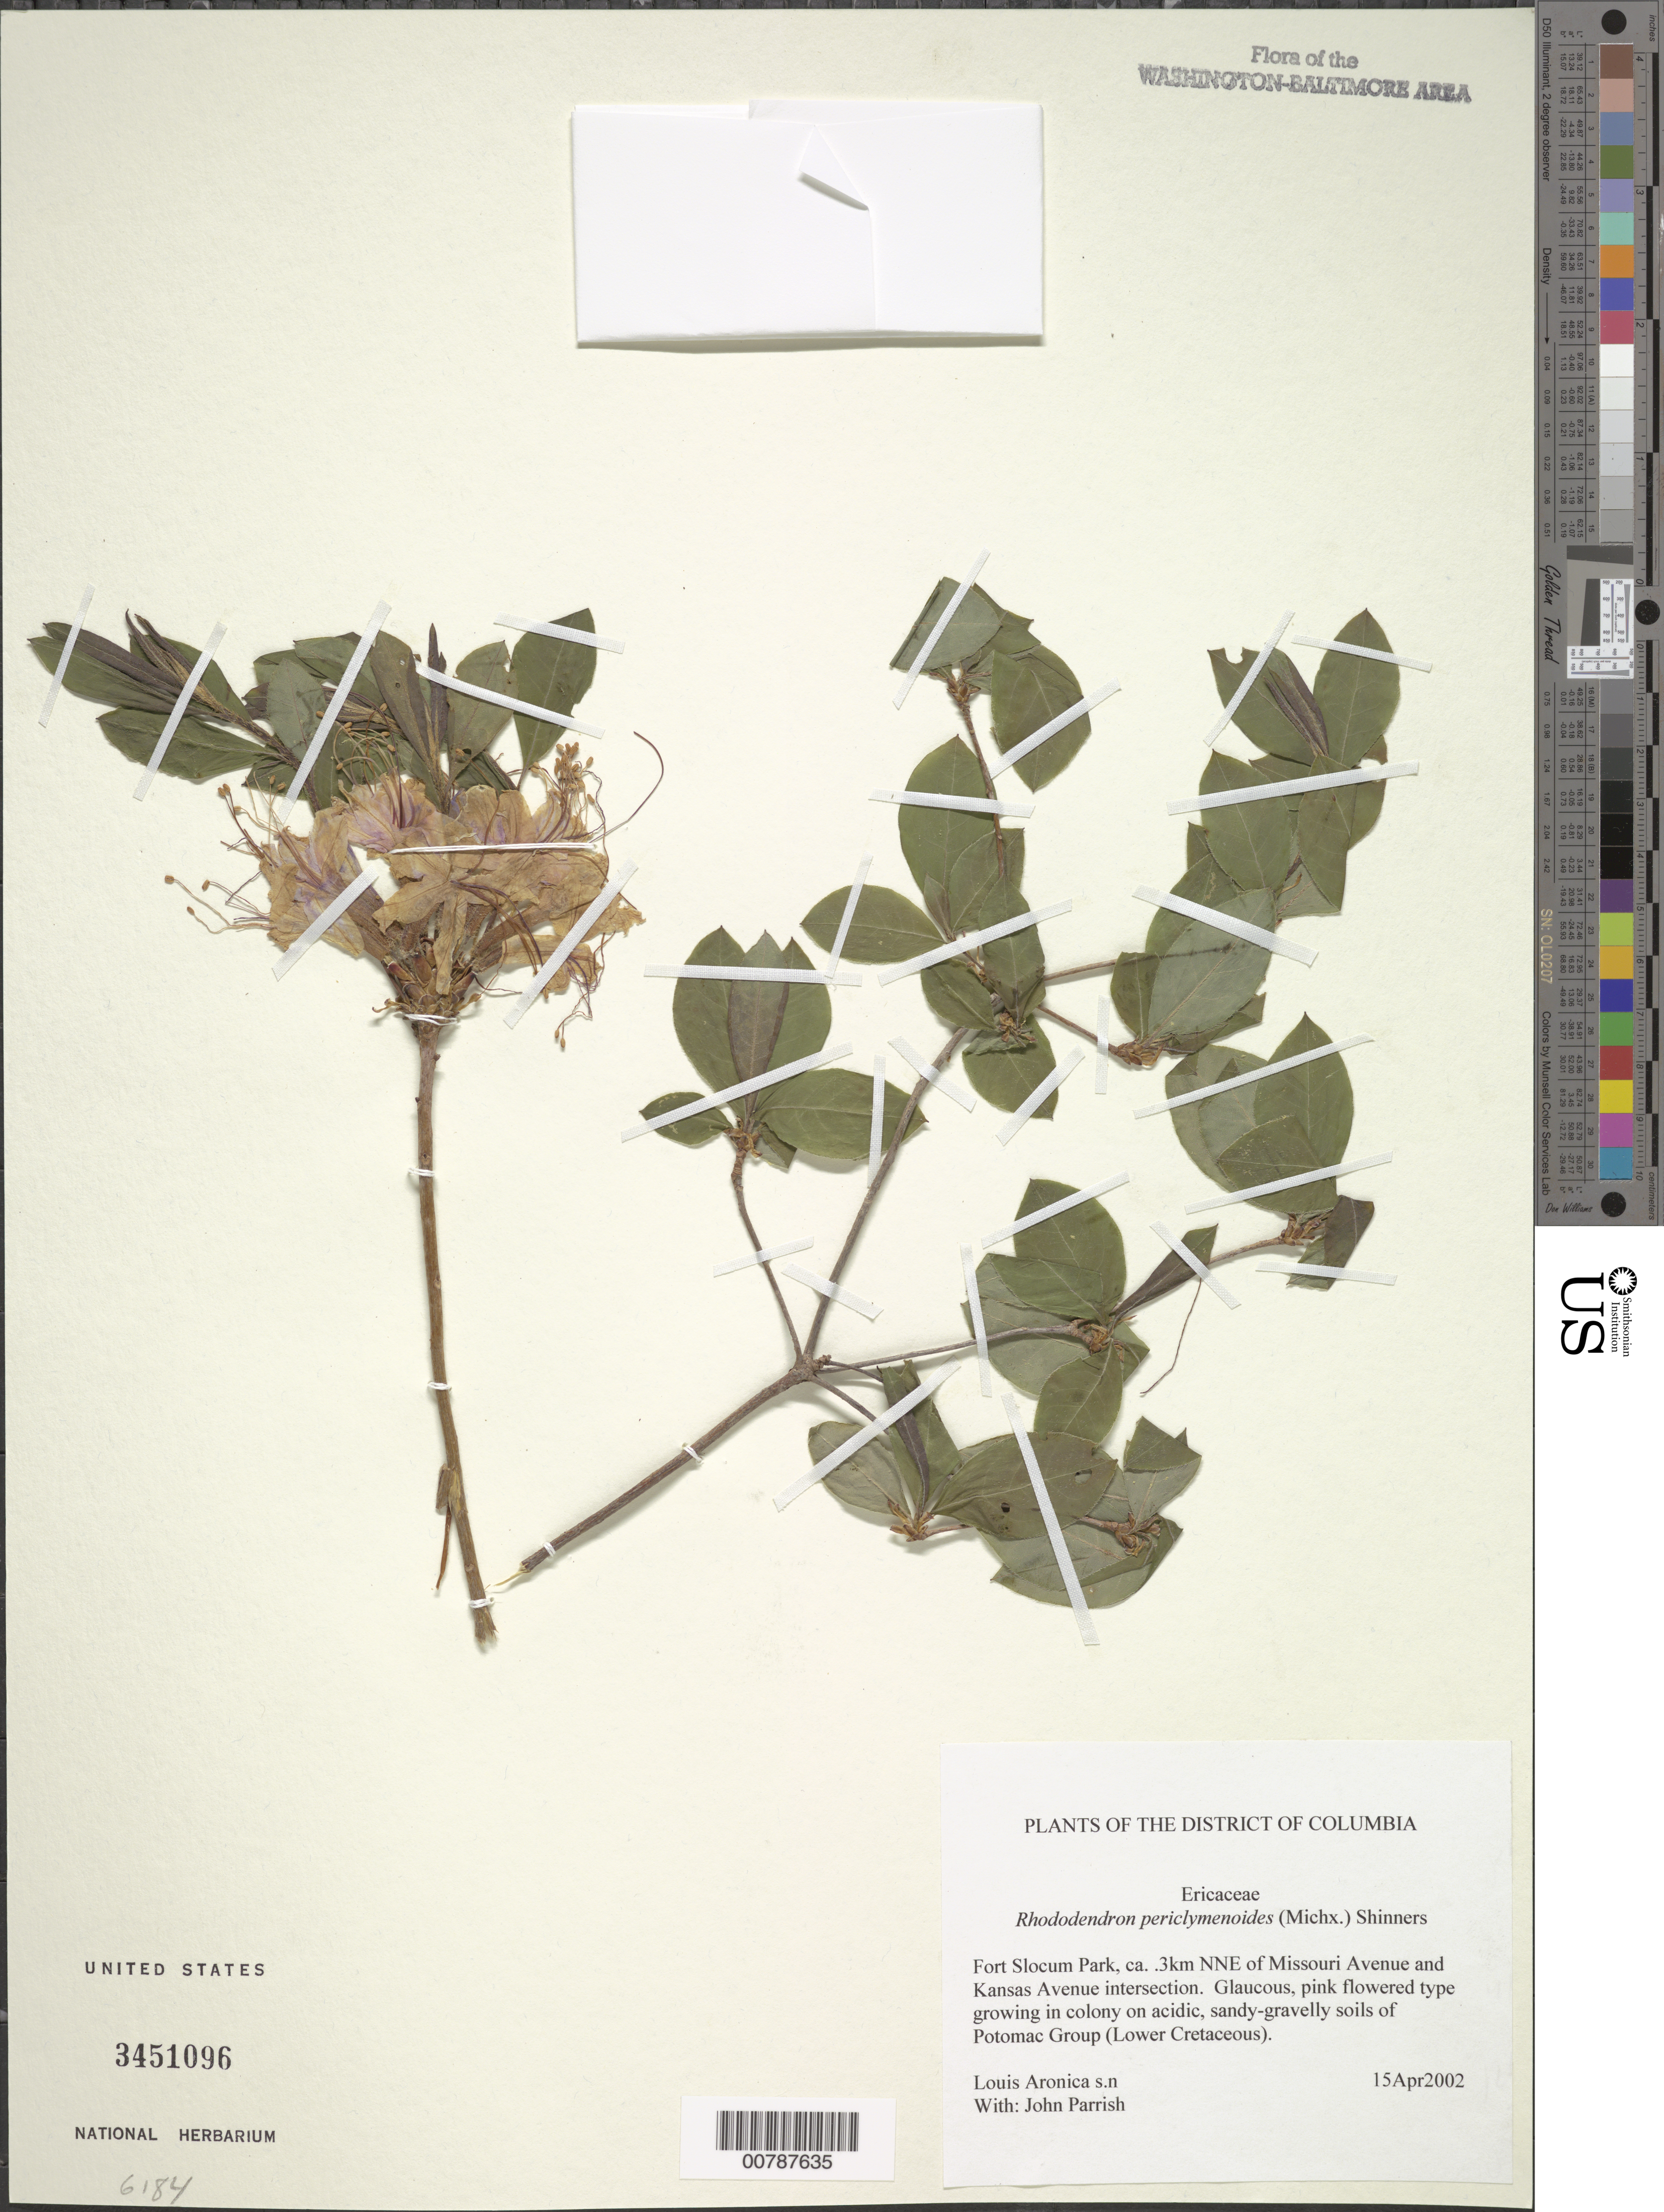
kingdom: Plantae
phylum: Tracheophyta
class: Magnoliopsida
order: Ericales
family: Ericaceae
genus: Rhododendron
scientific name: Rhododendron periclymenoides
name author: (Michx.) Shinners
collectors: L. Aronica & J. Parrish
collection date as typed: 15 apr 2002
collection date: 2002-04-15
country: United States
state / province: District of Columbia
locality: Fort Slocum Park, ca. .3 km NNE of Missouri Avenue and Kansas Avenue intersection.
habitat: In acidic, sandy-gravelly soils of Potomac Group (Lower Cretaceous)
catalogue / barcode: US 3451096